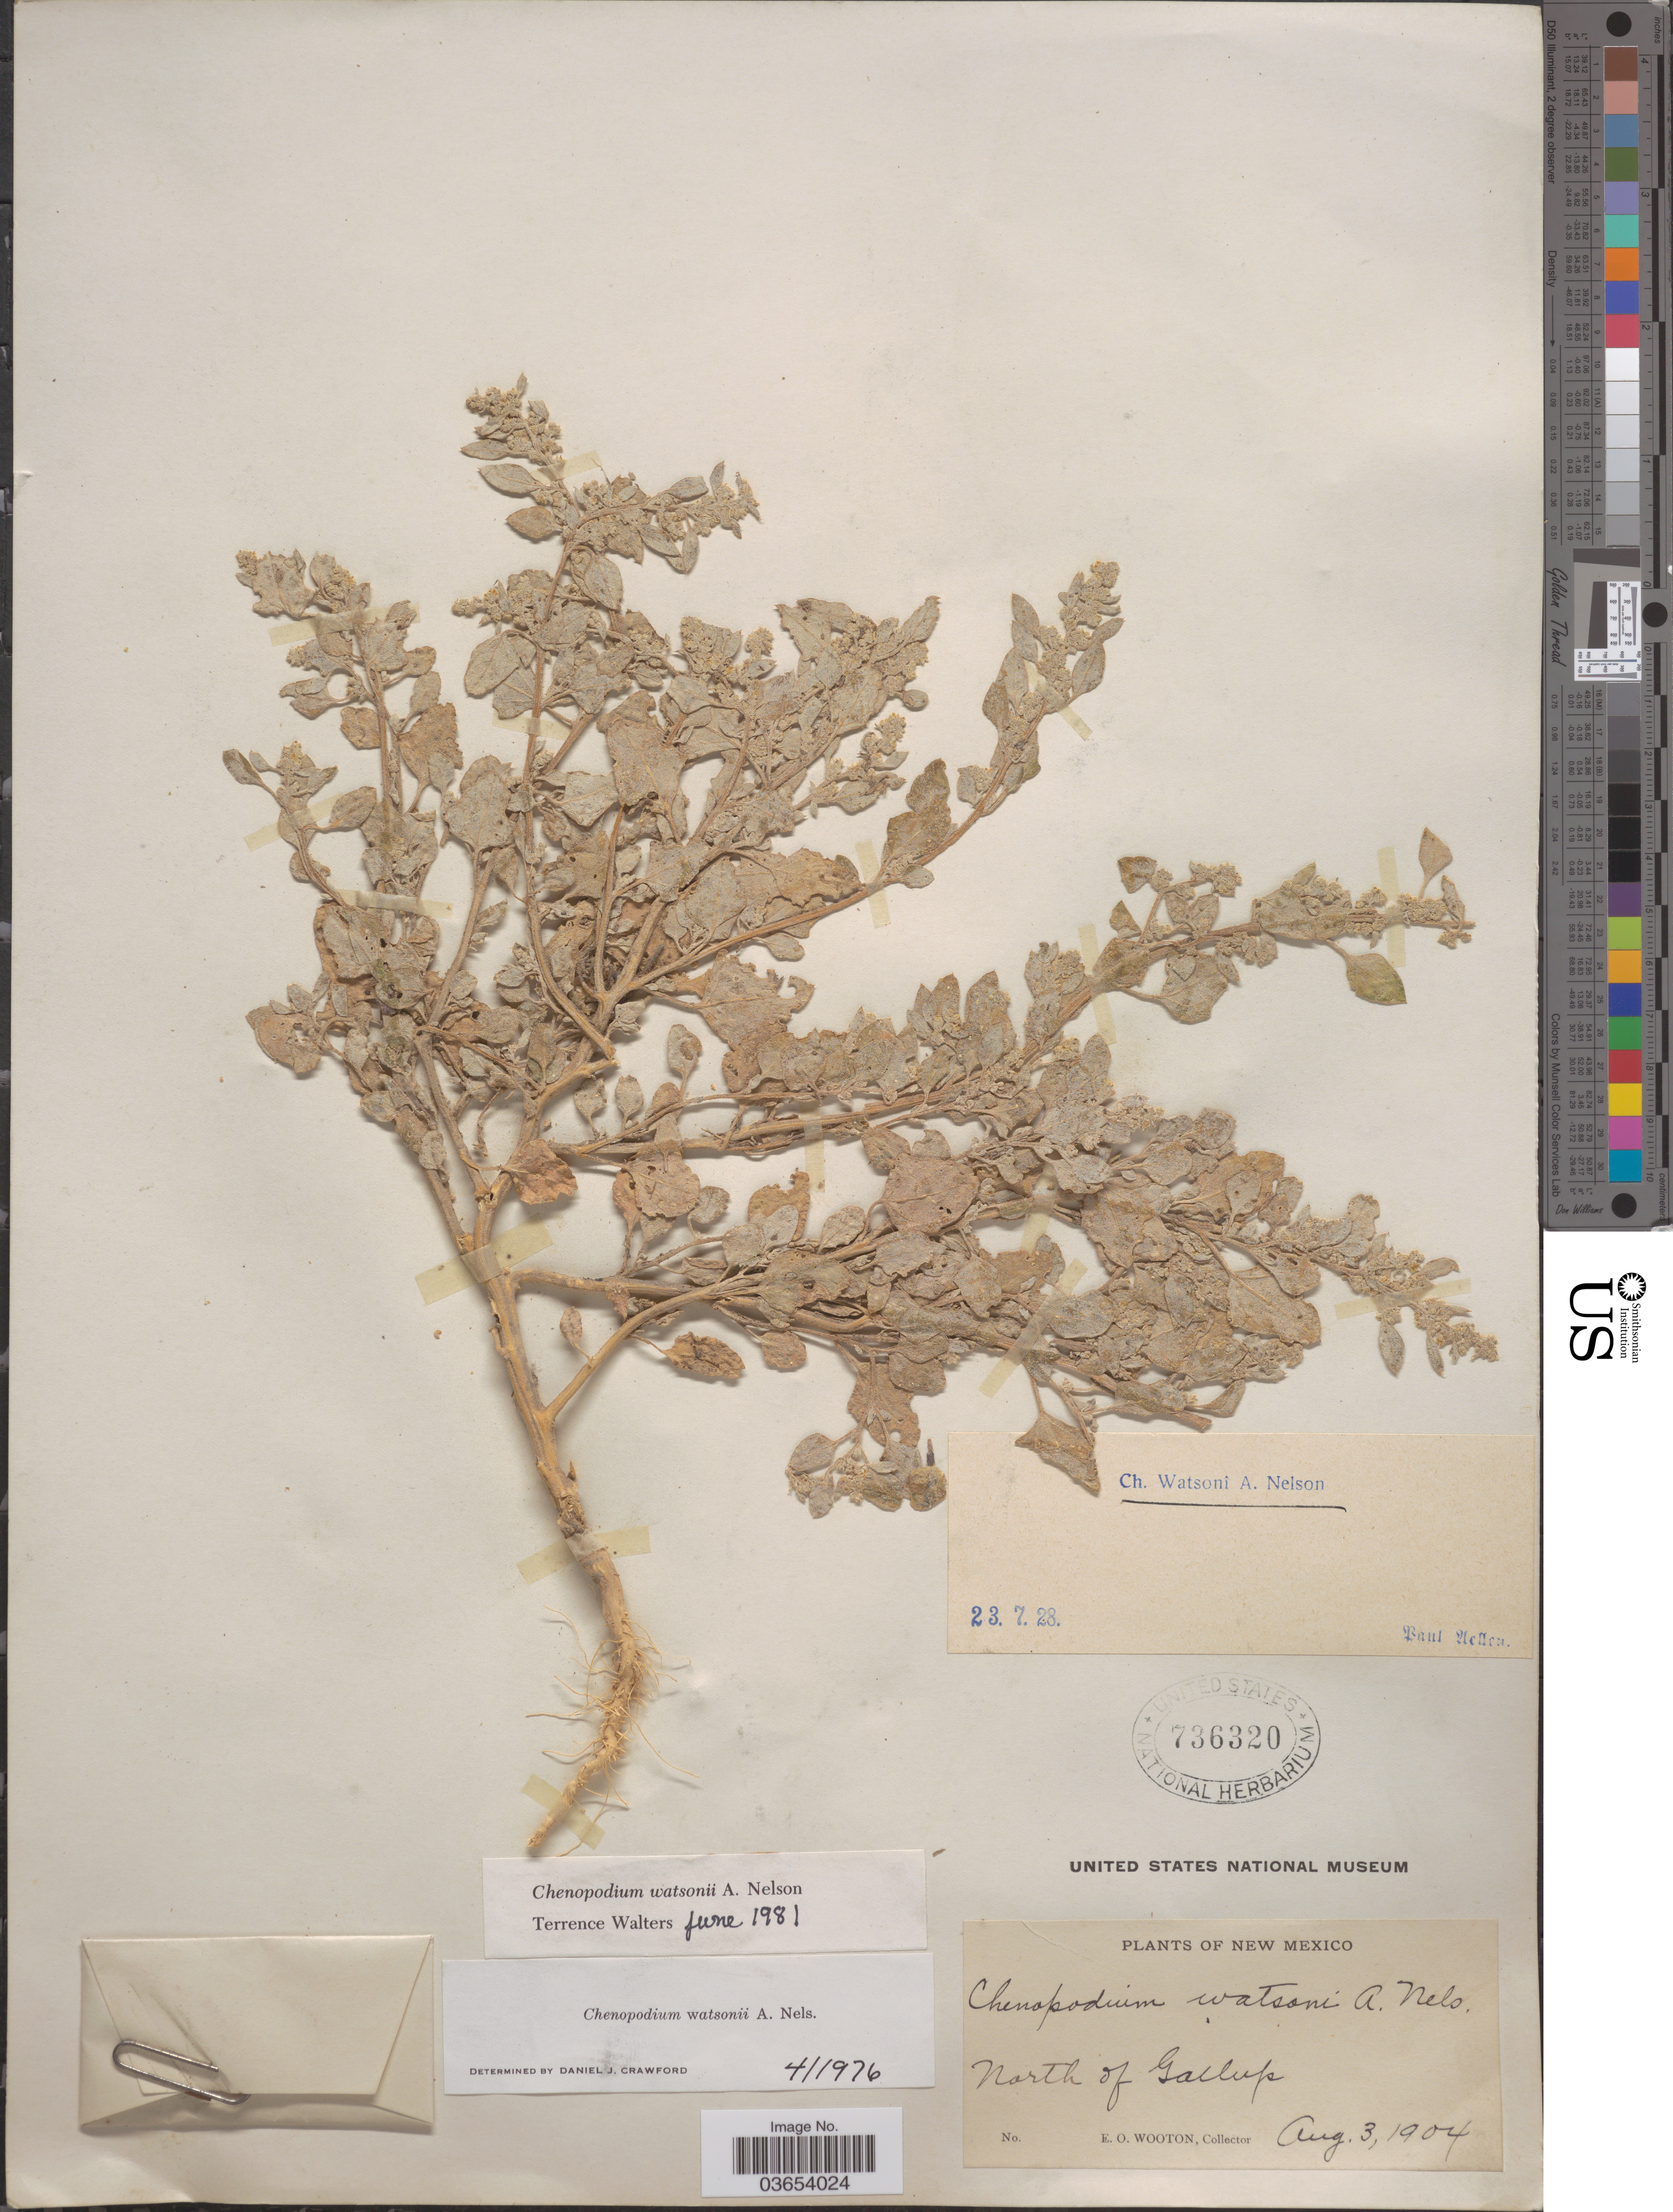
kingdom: Plantae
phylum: Tracheophyta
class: Magnoliopsida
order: Caryophyllales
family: Amaranthaceae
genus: Chenopodium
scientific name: Chenopodium watsonii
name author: A. Nelson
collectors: E. O. Wooton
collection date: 1904-08-03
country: United States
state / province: New Mexico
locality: North of Gallup.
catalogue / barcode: US 736320